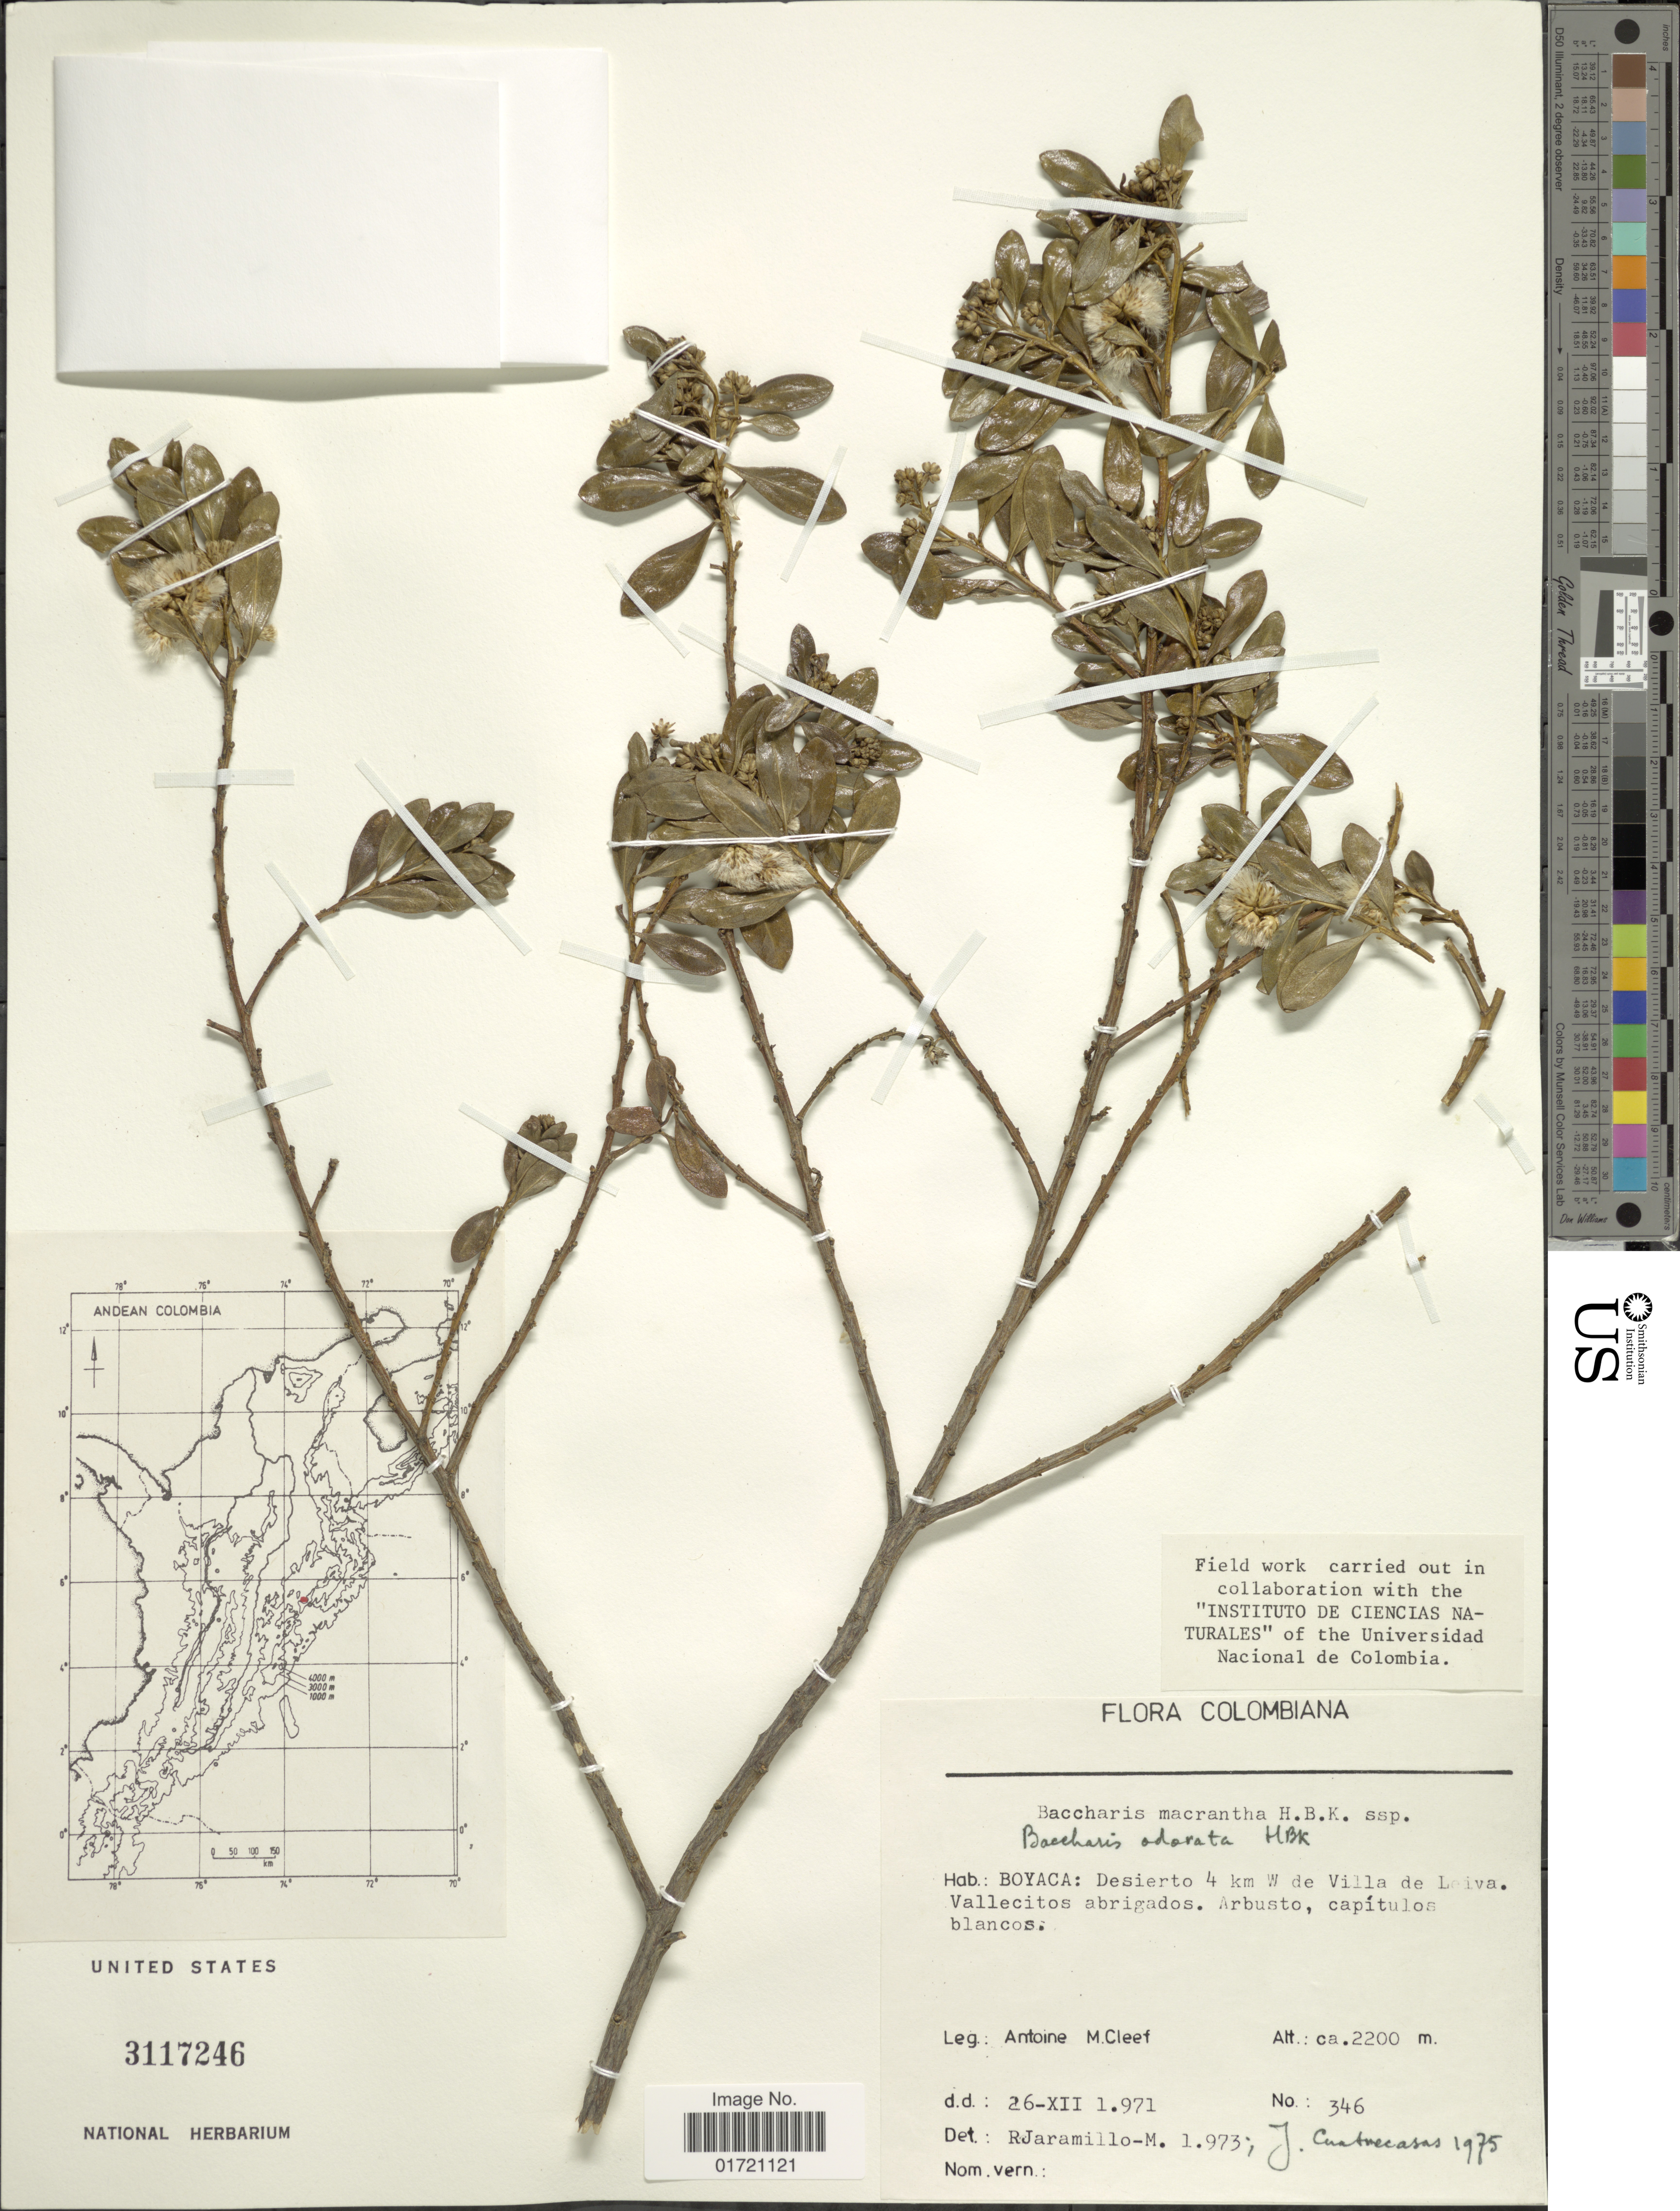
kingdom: Plantae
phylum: Tracheophyta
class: Magnoliopsida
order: Asterales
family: Asteraceae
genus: Baccharis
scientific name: Baccharis obovata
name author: Hook. & Arn.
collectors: A. M. Cleef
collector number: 346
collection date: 1971-12-26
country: Colombia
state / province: Boyacá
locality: Boyaca: Desierto 4 km W de Villa de Leiva,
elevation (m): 2200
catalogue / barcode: US 3117246